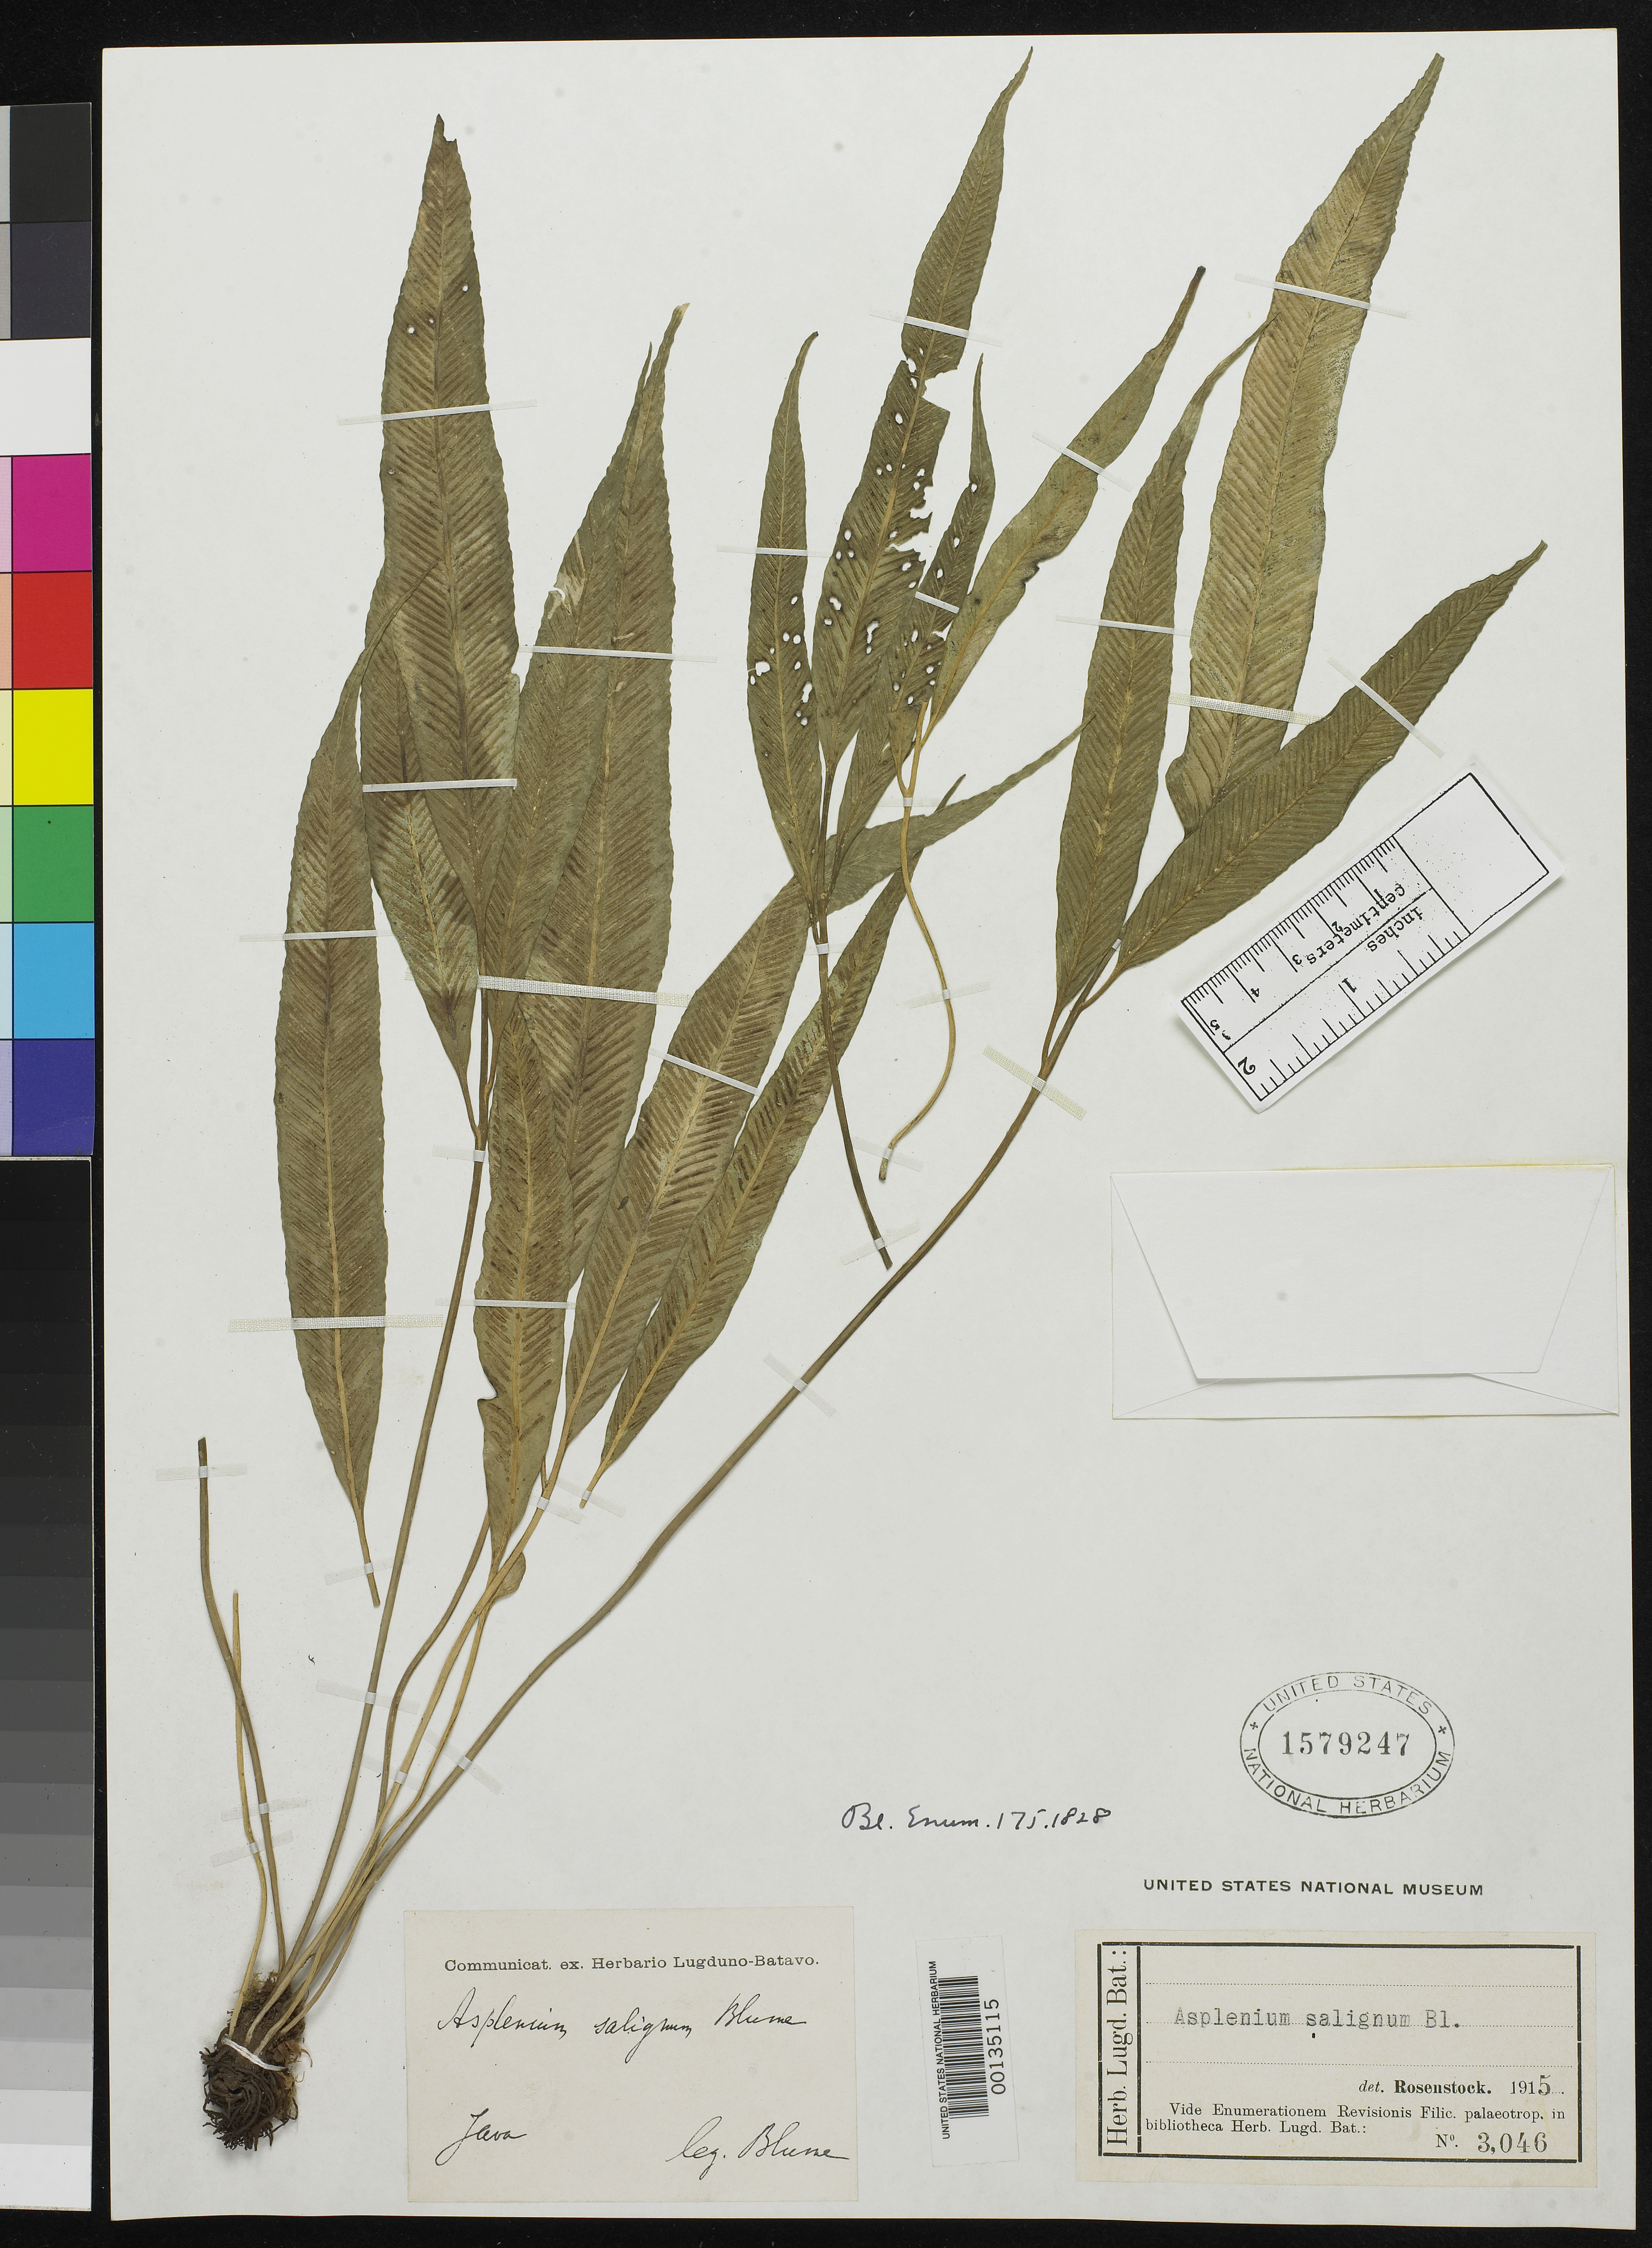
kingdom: Plantae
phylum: Tracheophyta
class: Polypodiopsida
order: Polypodiales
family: Aspleniaceae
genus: Asplenium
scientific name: Asplenium salignum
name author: Blume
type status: Type Collection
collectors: C. L. von Blume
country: Indonesia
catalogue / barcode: US 1579247